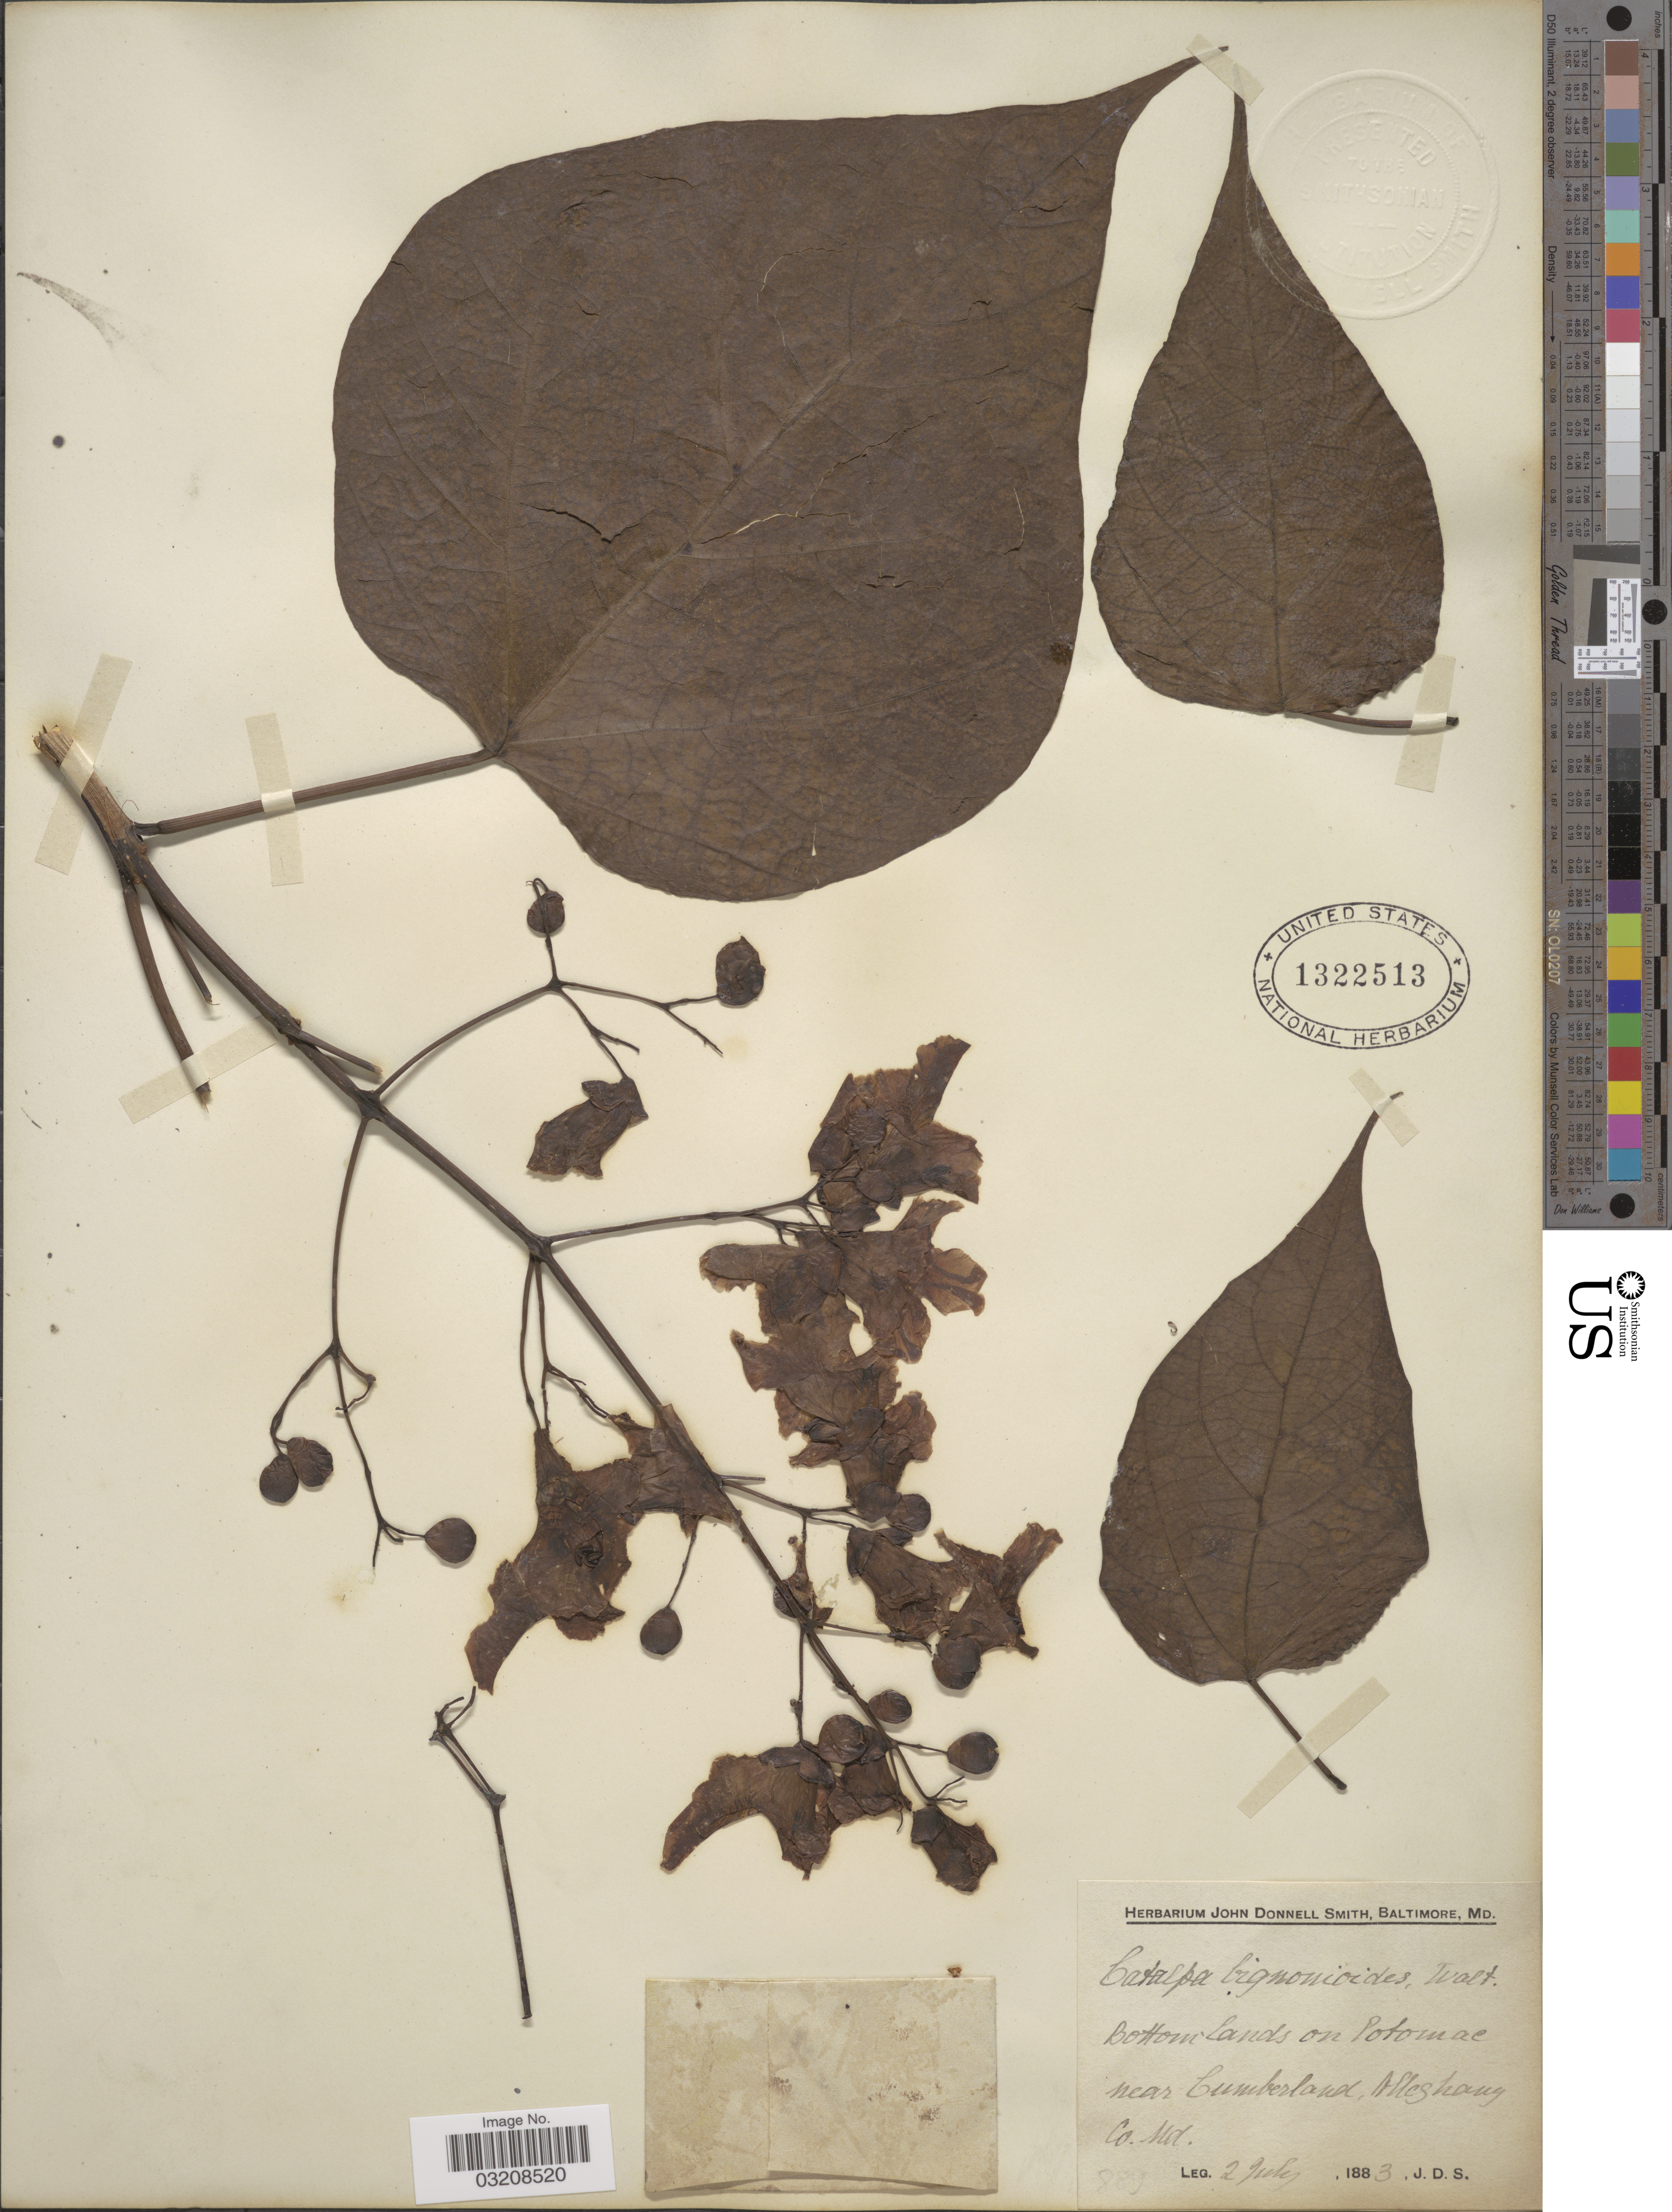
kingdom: Plantae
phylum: Tracheophyta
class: Magnoliopsida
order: Lamiales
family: Bignoniaceae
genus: Catalpa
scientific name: Catalpa bignonioides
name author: Walter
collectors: J. Donnell Smith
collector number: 889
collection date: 1883-07-02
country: United States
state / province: Maryland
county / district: Allegany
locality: Bottom-lands on Potomac near Cumberland, Alleghany Co. Md.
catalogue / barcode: US 1322513